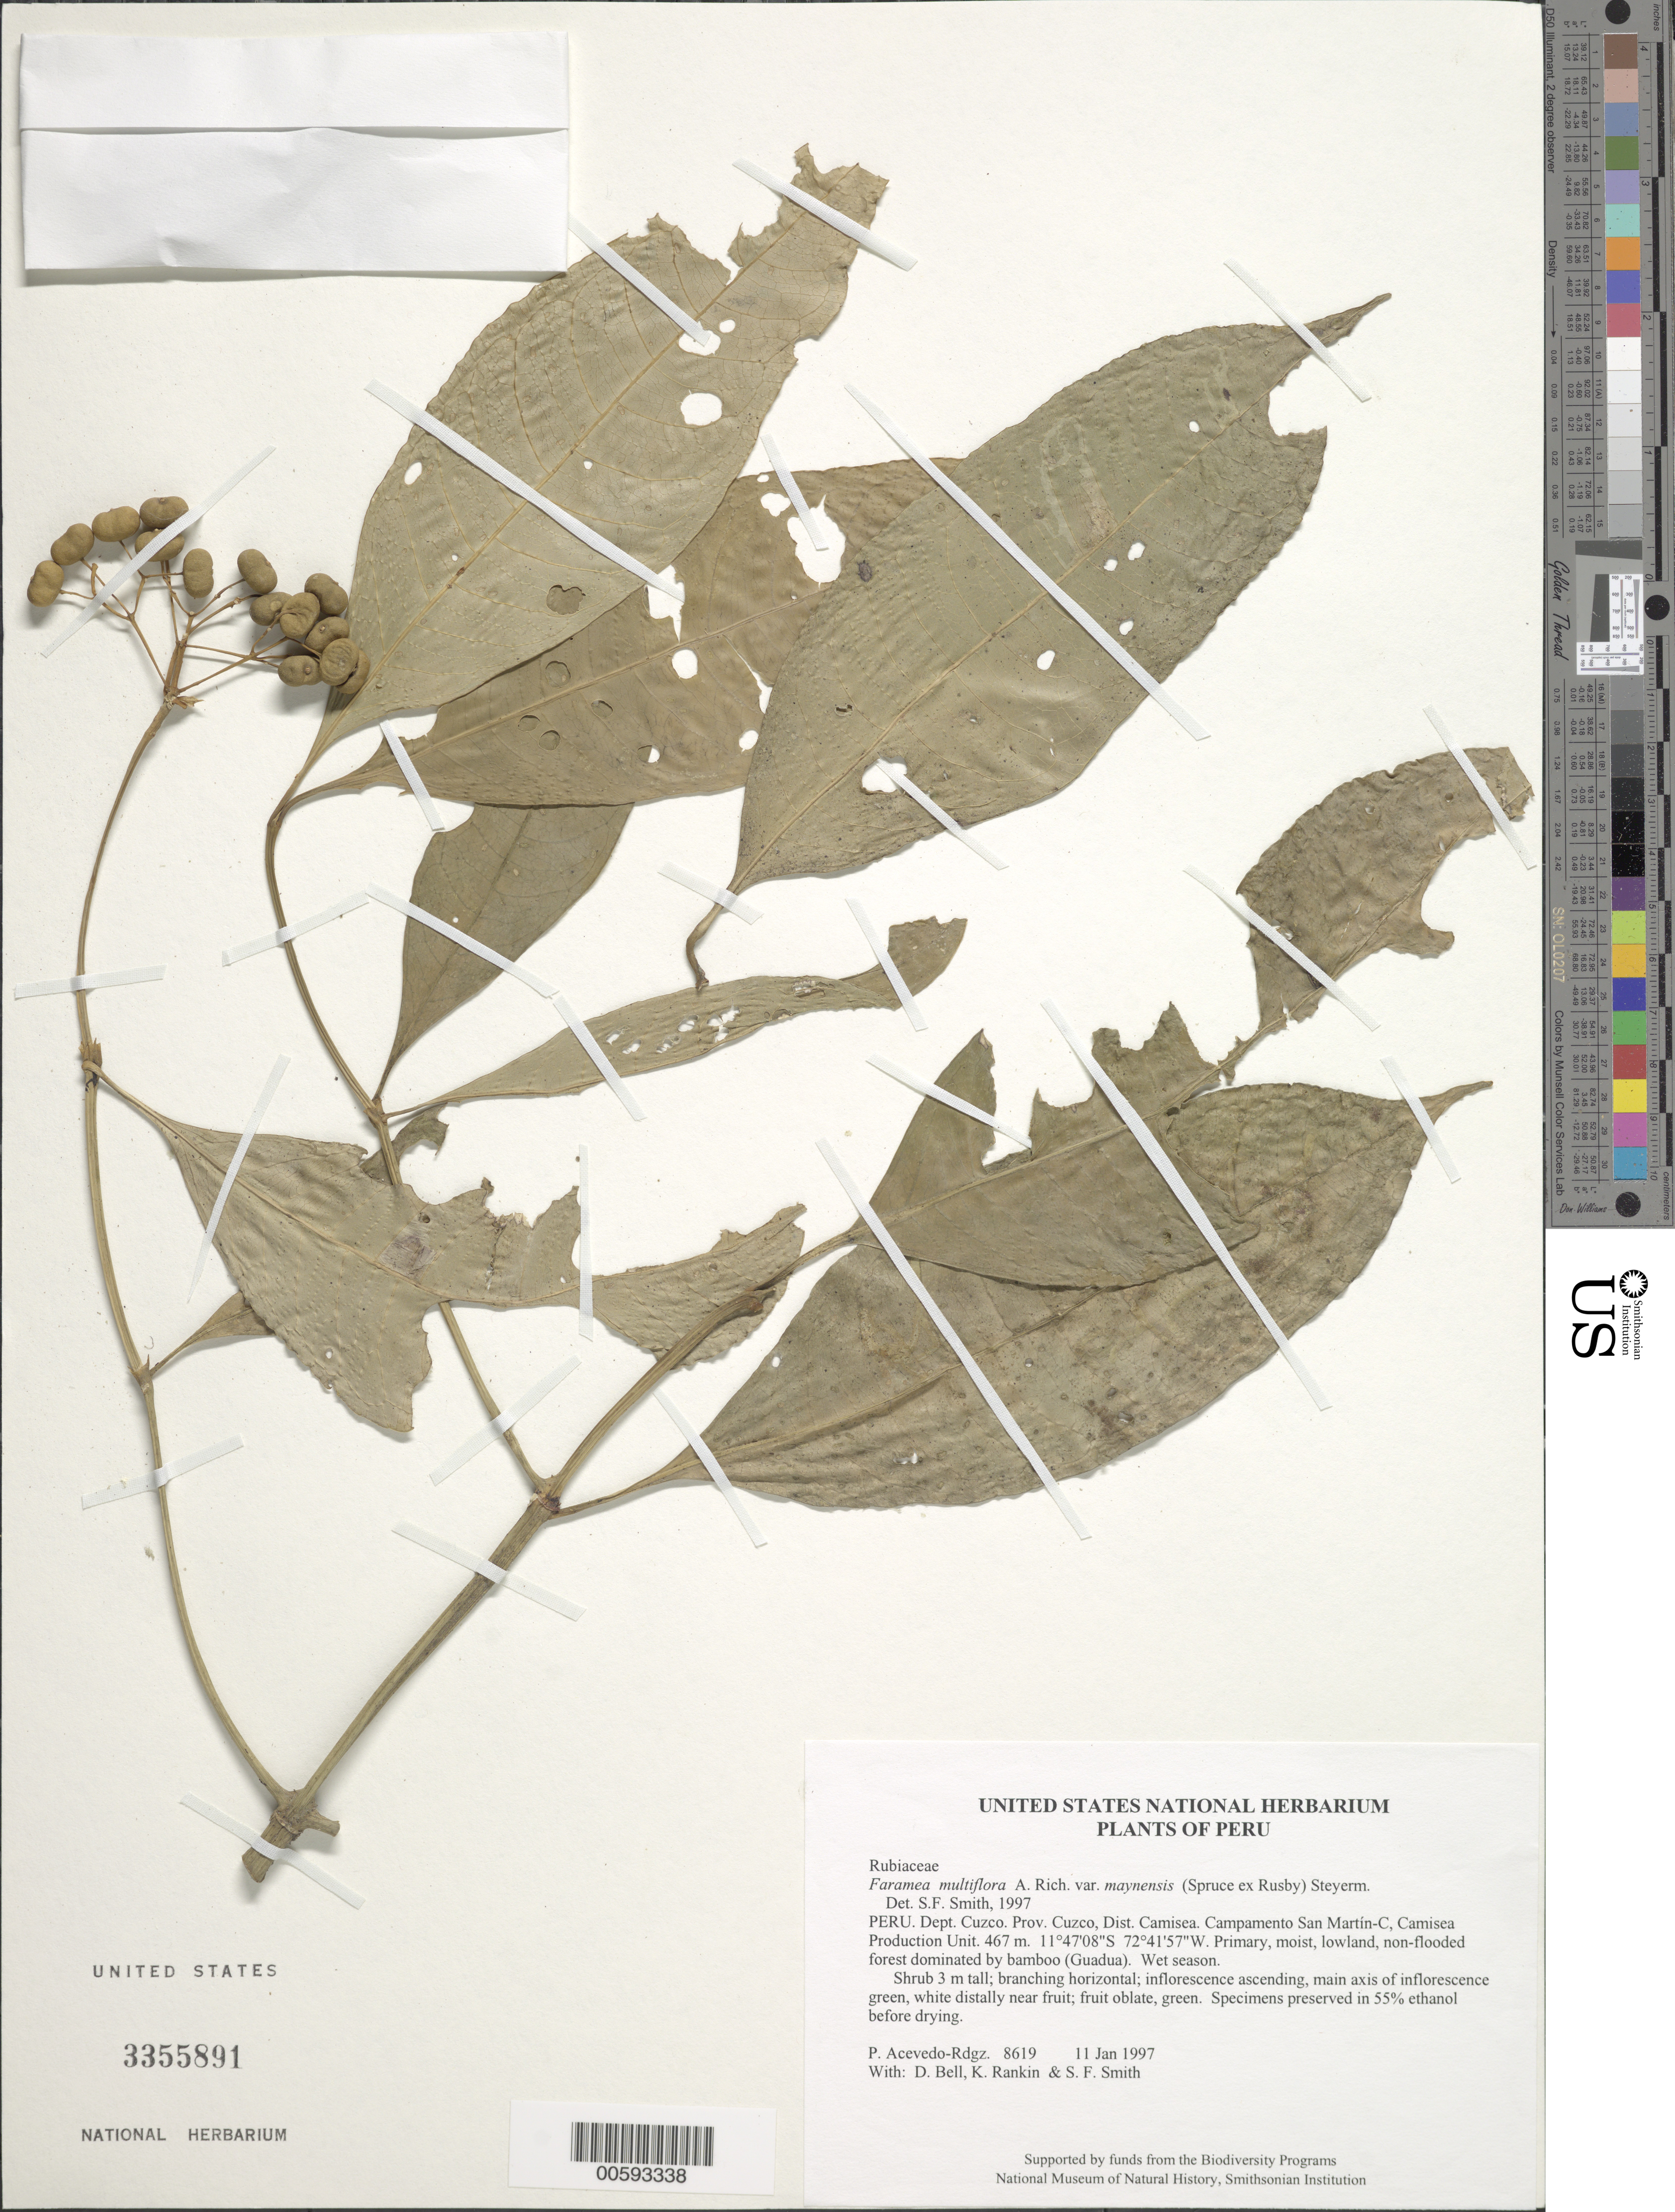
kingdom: Plantae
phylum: Tracheophyta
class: Magnoliopsida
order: Gentianales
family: Rubiaceae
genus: Faramea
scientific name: Faramea multiflora var. maynensis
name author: (Spruce ex Rusby) Steyerm.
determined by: Smith, Stephen F., (US), NMNH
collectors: P. Acevedo-Rodr., D. A. Bell, K. B. Rankin & S.F. Smith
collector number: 8619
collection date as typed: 11 Jan 1997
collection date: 1997-01-11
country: Peru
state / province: Cusco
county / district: Cusco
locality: Districto Camisea, Campamento San Martín-C, Camisea Production Unit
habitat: Primary, moist, lowland, non-flooded forest dominated by bamboo (Guadua). Wet season.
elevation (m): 467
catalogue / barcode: US 3355891